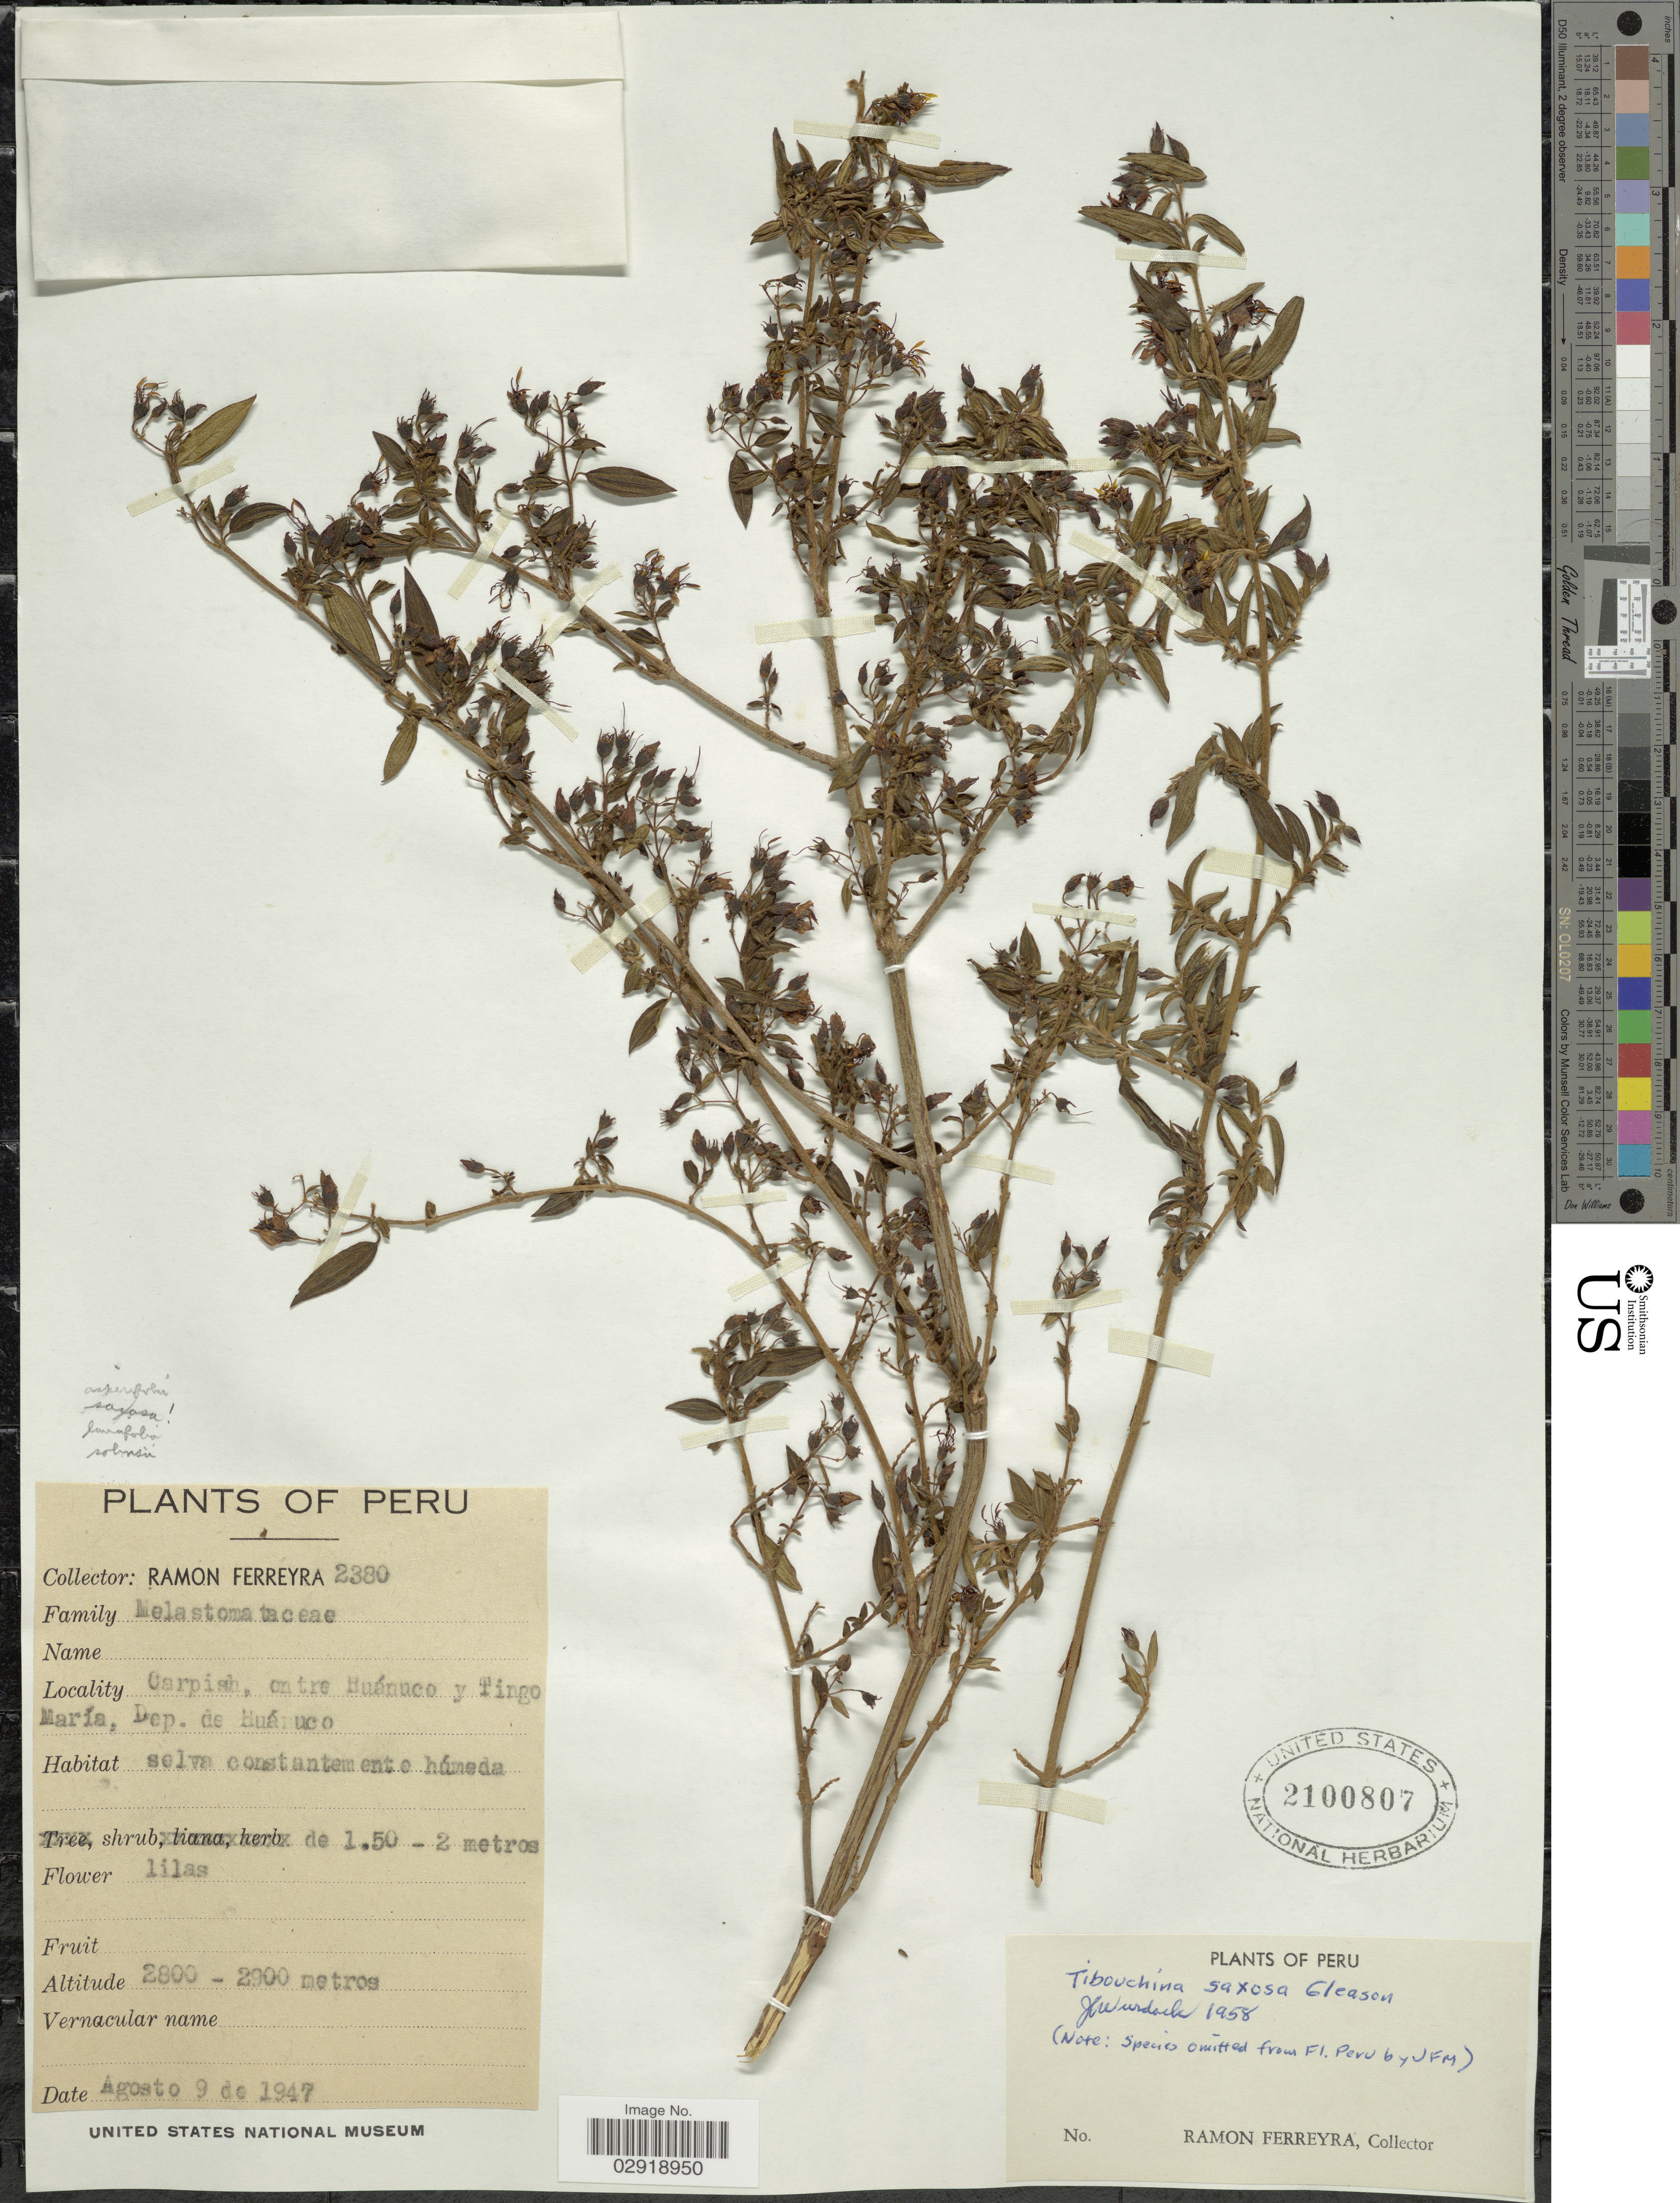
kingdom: Plantae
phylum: Tracheophyta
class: Magnoliopsida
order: Myrtales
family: Melastomataceae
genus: Chaetogastra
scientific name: Chaetogastra saxosa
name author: (Gleason) P.J.F. Guim. & Michelang.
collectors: R. A. Ferreyra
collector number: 2380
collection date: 1947-08-09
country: Peru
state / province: Huánuco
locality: Carpish, entre Huánuco y Tingo María, Dep. de Huánuco.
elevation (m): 2800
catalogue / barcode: US 2100807